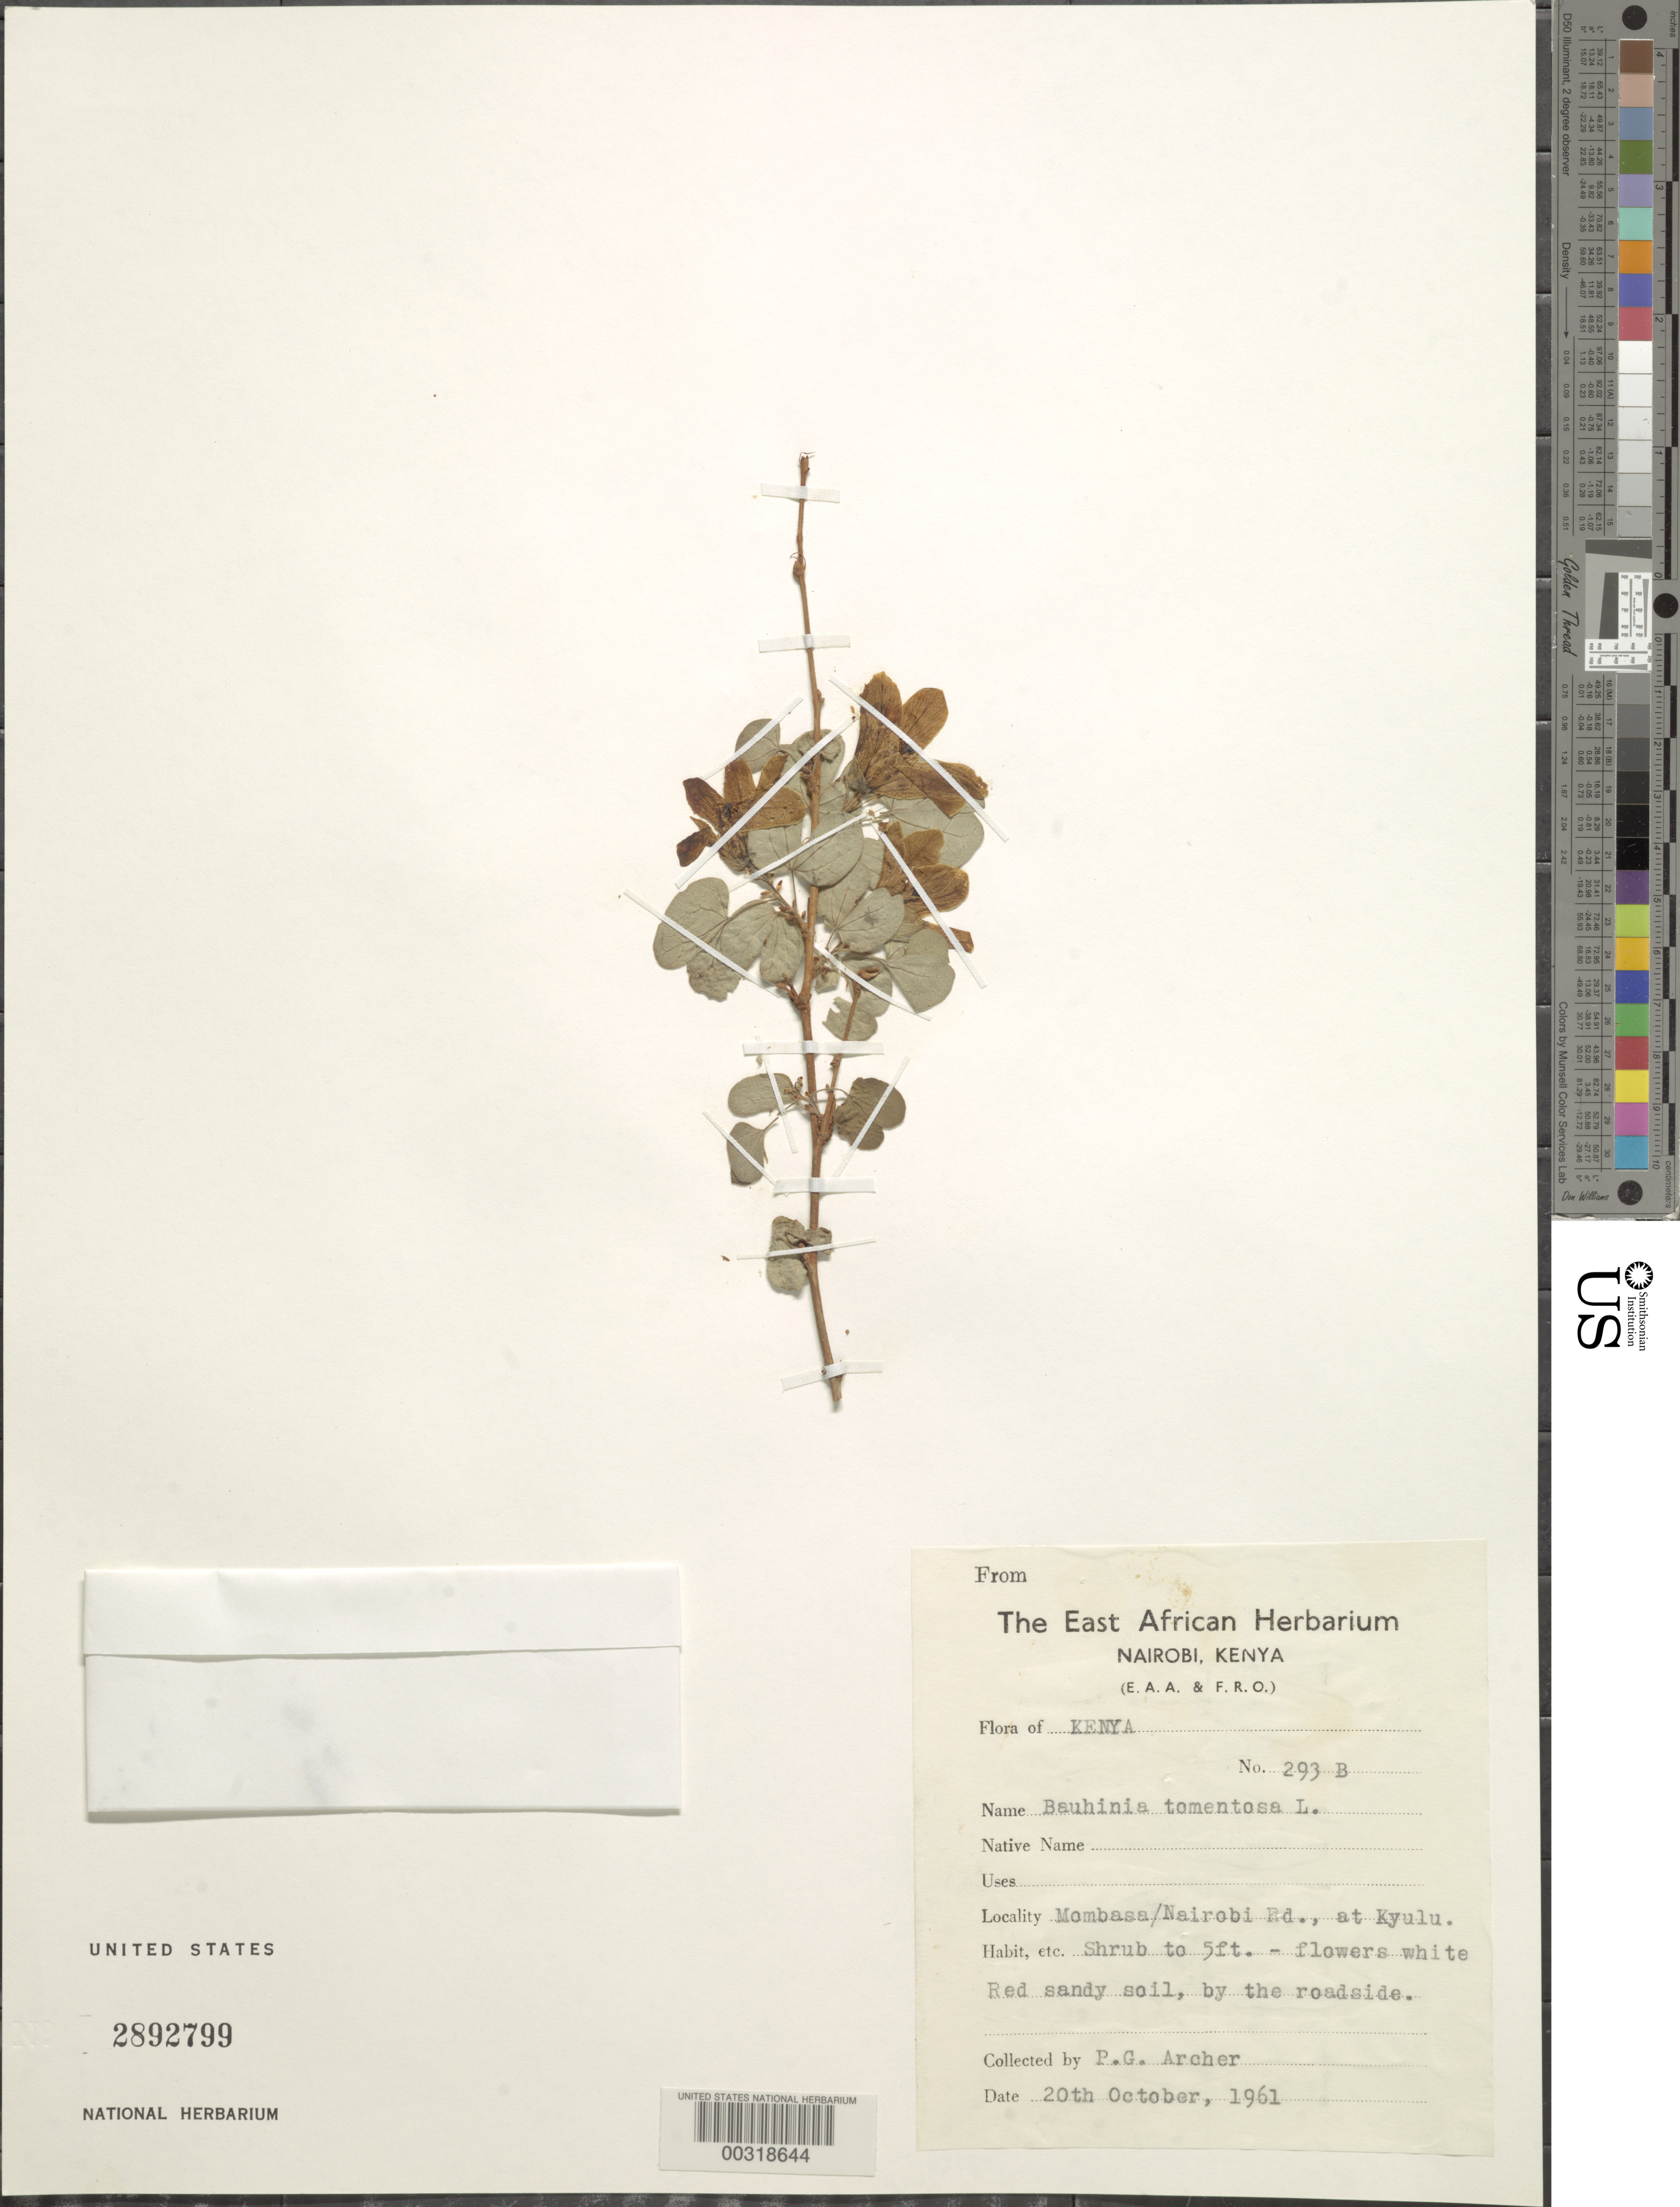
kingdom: Plantae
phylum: Tracheophyta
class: Magnoliopsida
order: Fabales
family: Fabaceae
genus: Bauhinia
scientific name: Bauhinia tomentosa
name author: L.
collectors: P. G. Archer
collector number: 293b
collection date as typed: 20 Oct 1961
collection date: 1961-10-20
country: Kenya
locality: Mombasa/nairobi rd, at kyulu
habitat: Red sany soil by roadside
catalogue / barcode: US 2892799